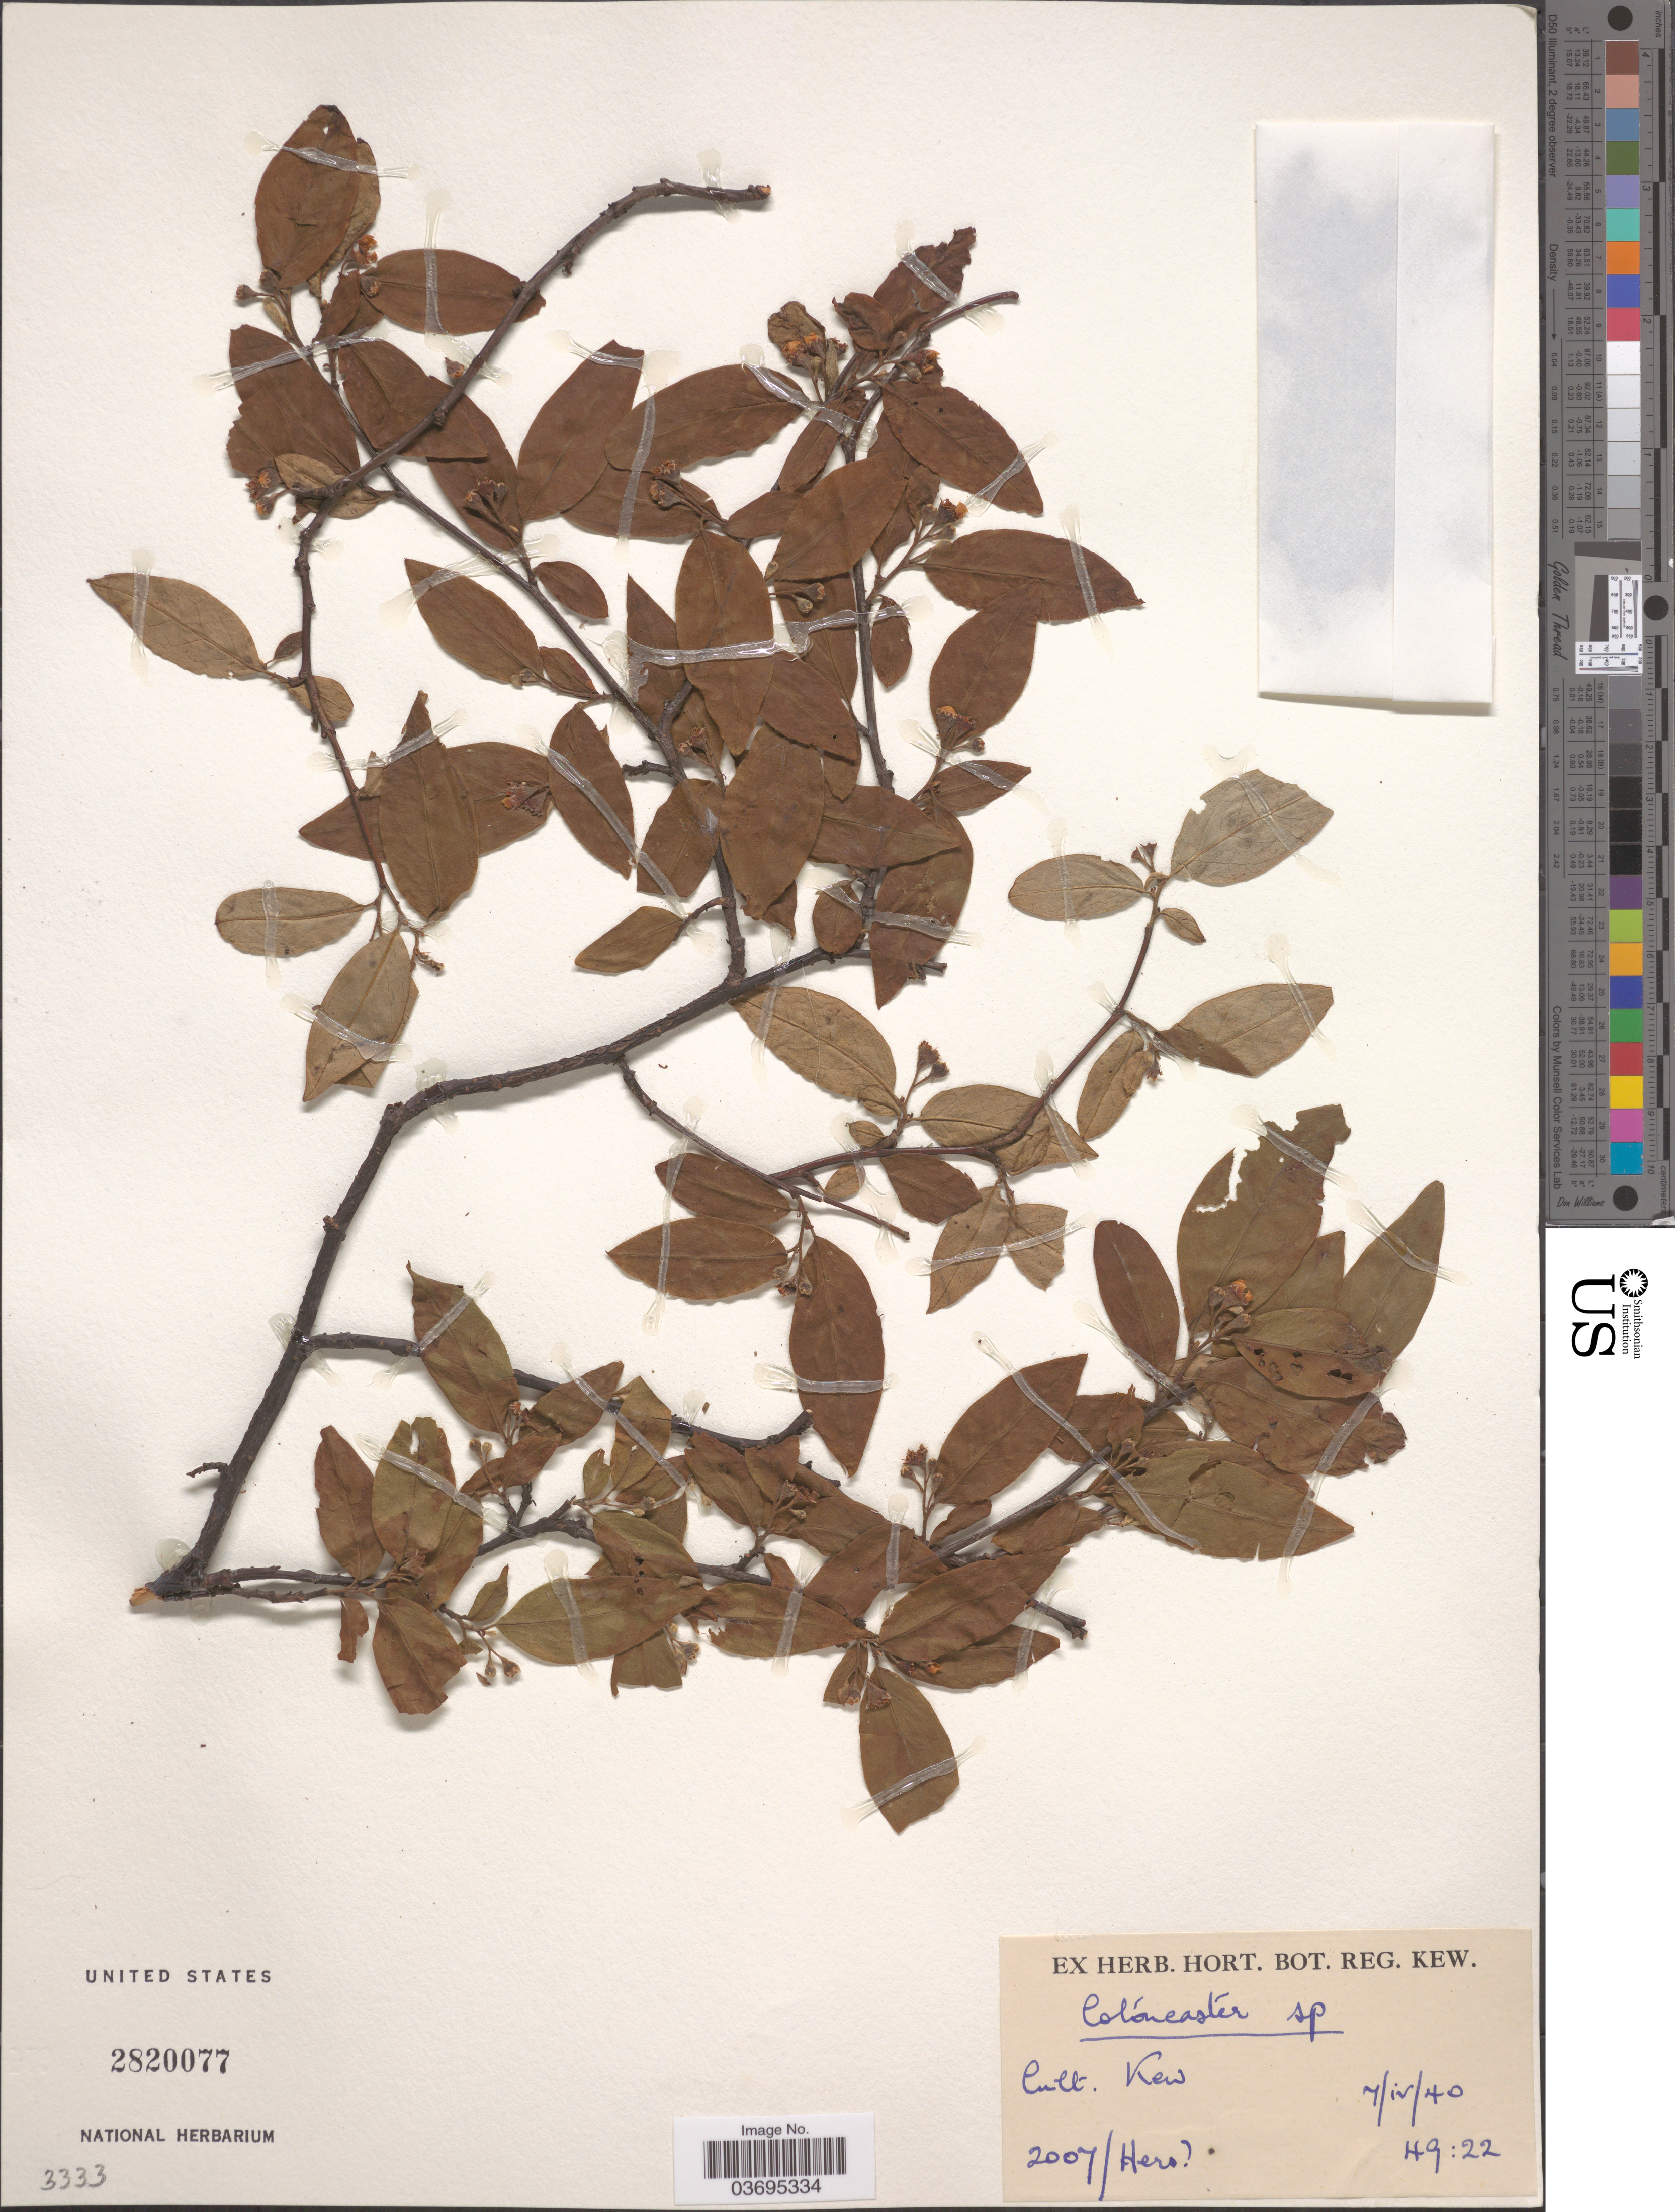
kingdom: Plantae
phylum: Tracheophyta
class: Magnoliopsida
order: Rosales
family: Rosaceae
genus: Cotoneaster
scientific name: Cotoneaster sp.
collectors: ex Herb. Kew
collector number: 49:22?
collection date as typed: Transcribed d/m/y: 7/4/40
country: United Kingdom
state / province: England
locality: Kew.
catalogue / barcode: US 2820077